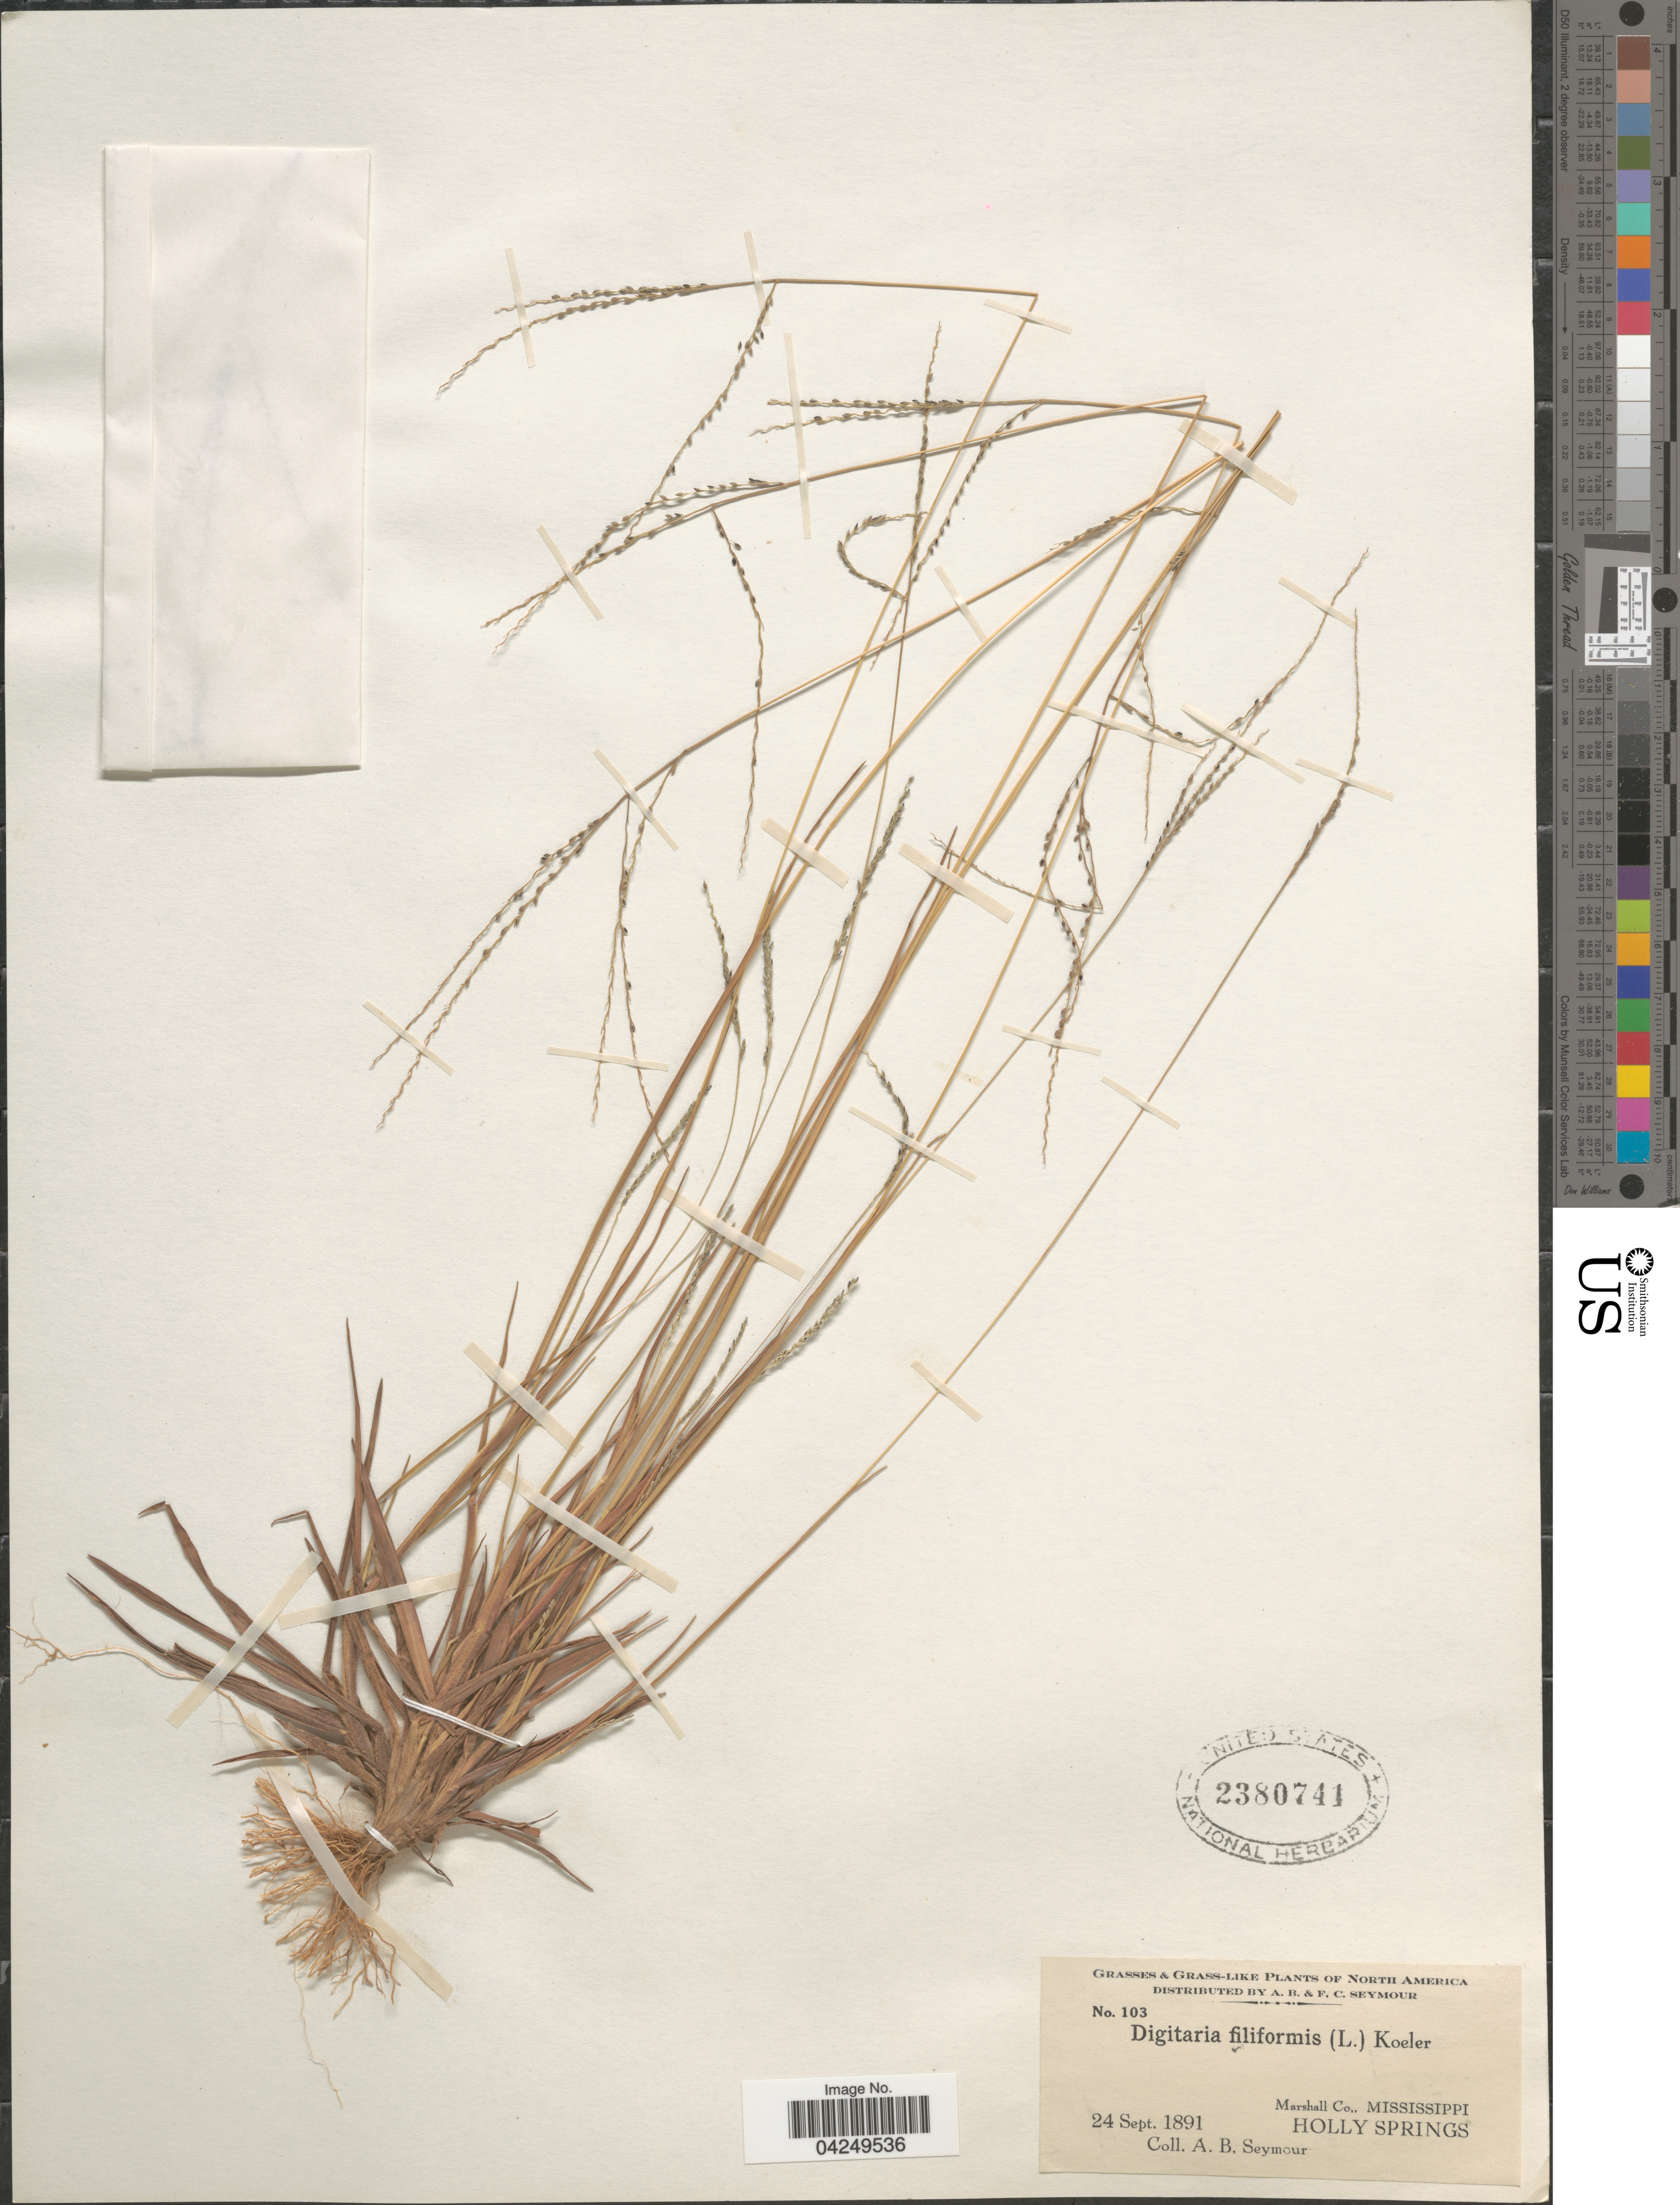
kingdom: Plantae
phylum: Tracheophyta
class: Liliopsida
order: Poales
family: Poaceae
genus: Digitaria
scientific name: Digitaria filiformis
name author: (L.) Koeler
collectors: A. Seymour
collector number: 103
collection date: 1891-09-24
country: United States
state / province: Mississippi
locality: Marshall Co. Holly Springs.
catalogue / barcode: US 2380741